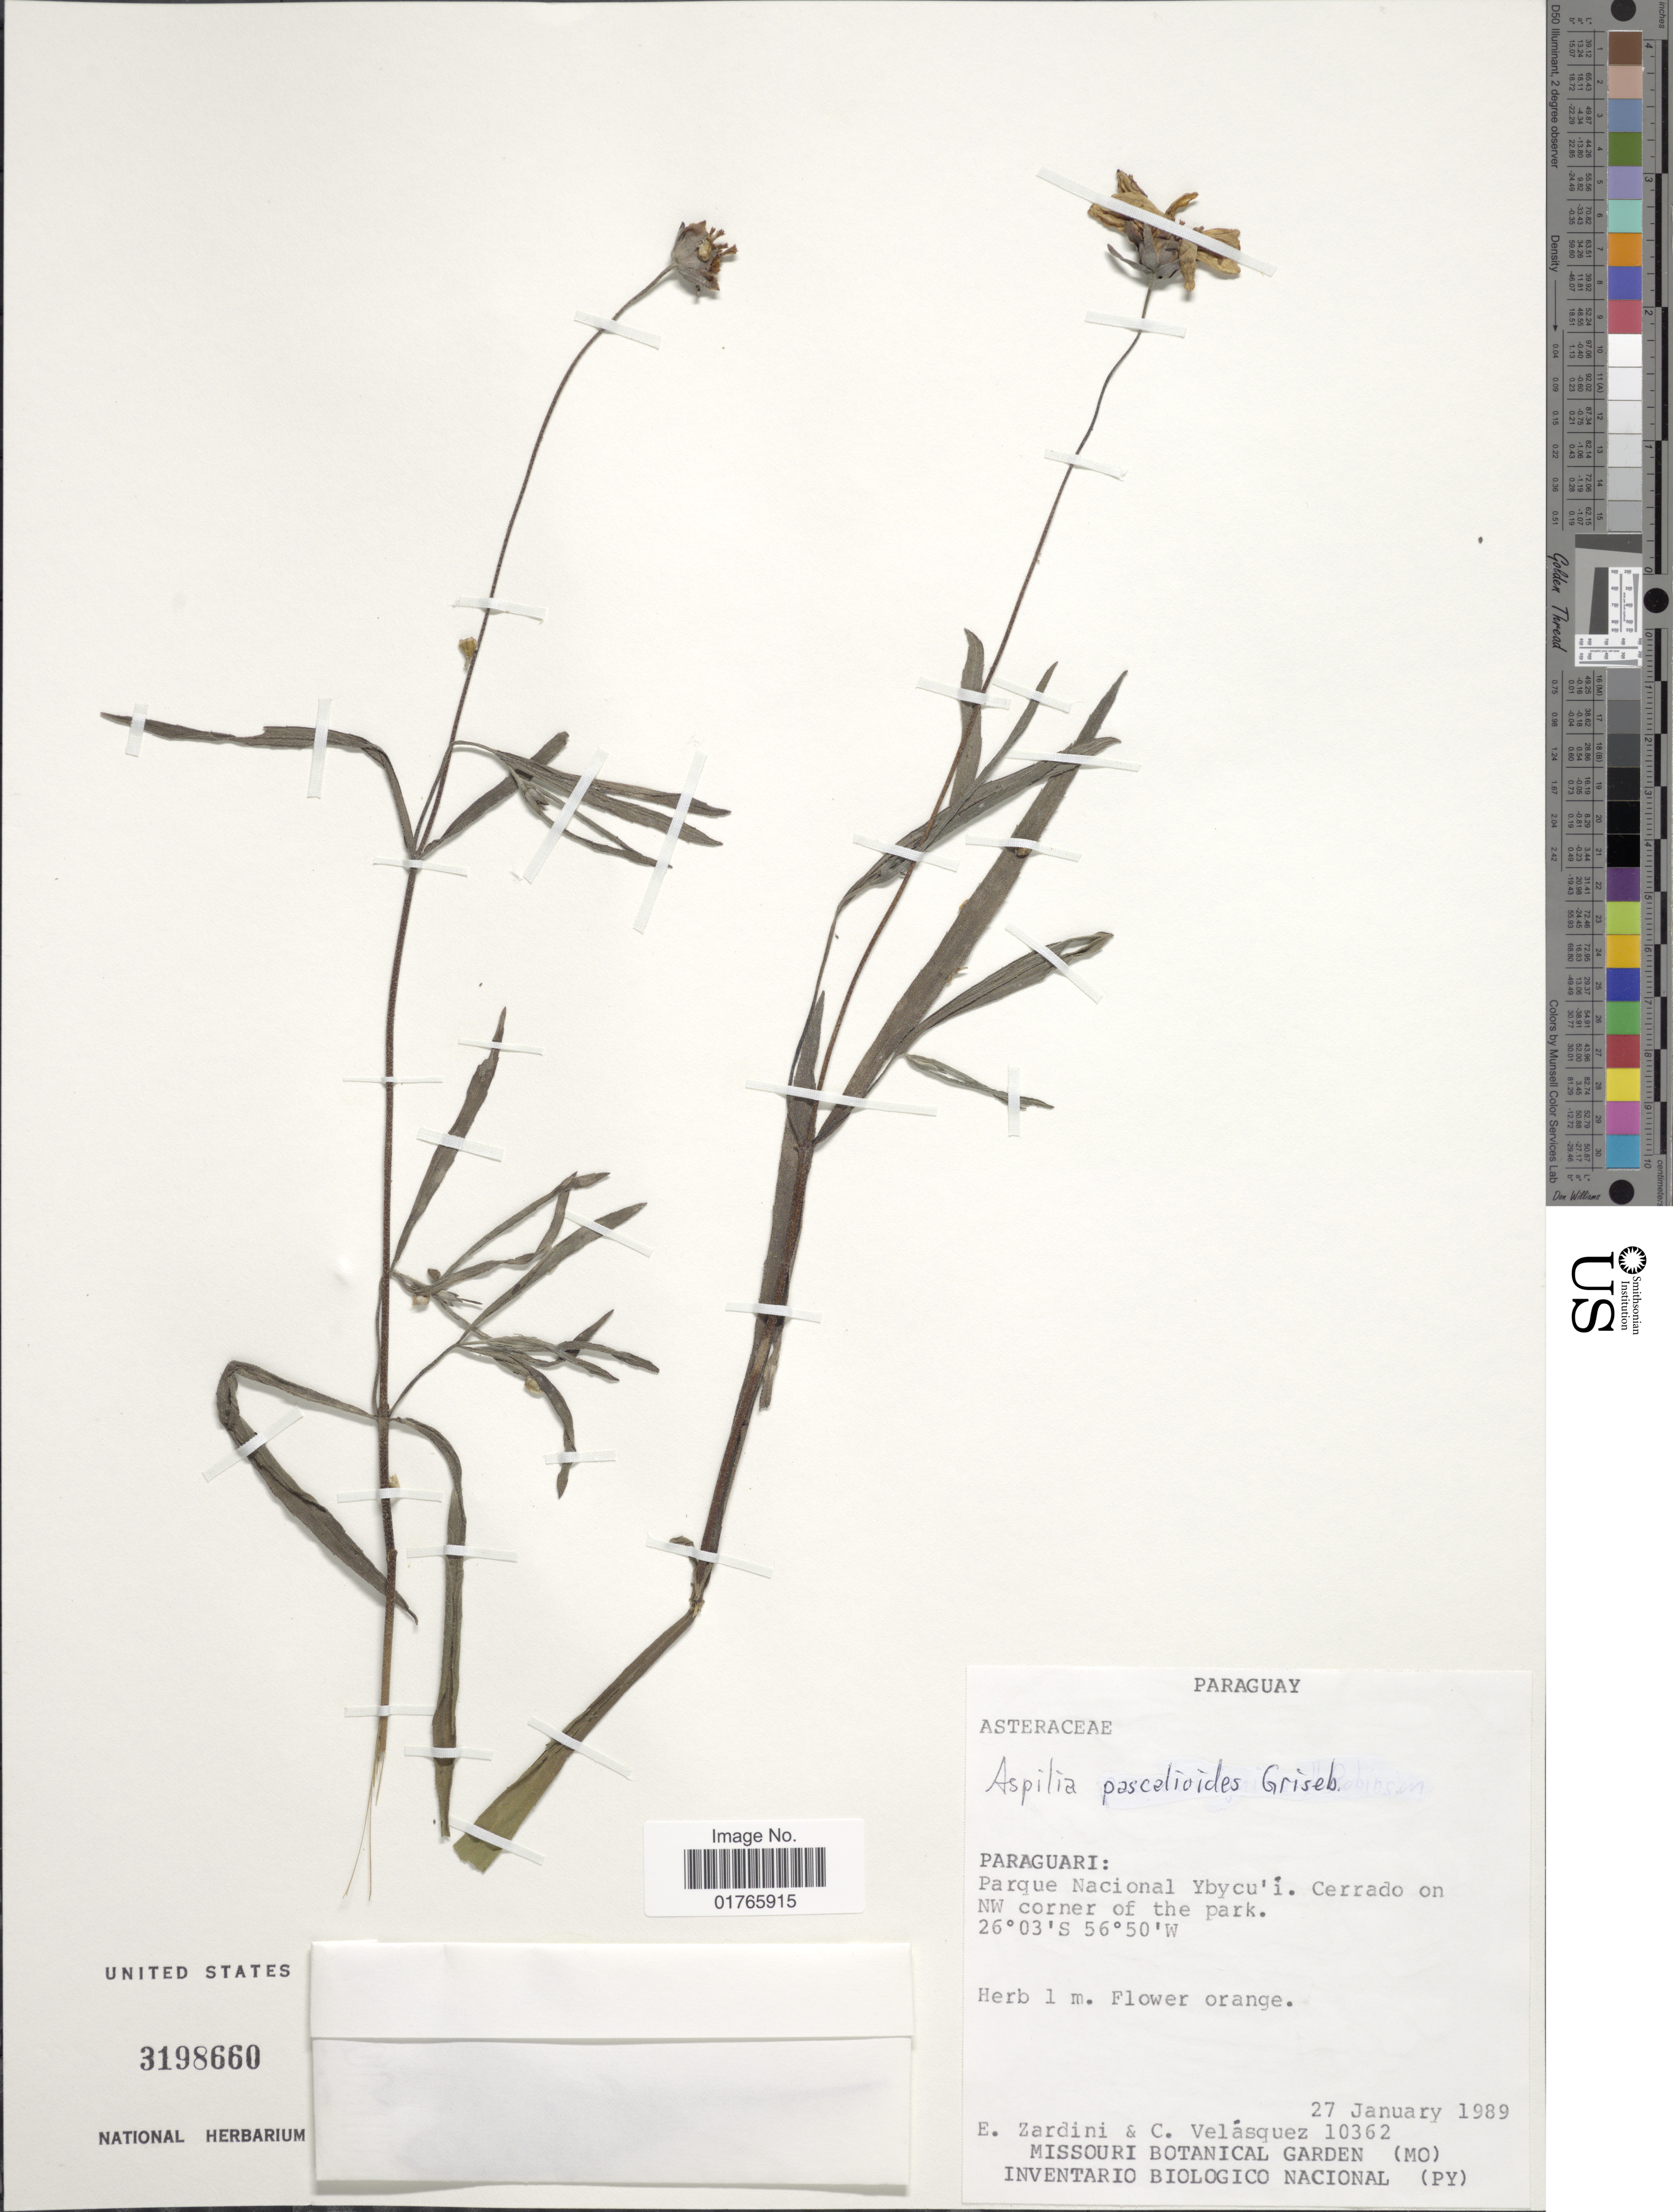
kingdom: Plantae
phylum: Tracheophyta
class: Magnoliopsida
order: Asterales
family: Asteraceae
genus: Aspilia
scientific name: Aspilia pascalioides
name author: Griseb.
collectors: E. M. Zardini & C. Velásquez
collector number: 10362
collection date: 1989-01-27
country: Paraguay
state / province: Paraguari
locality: Parque Nacional Ybycu'i, Cerrado on NW corner of the park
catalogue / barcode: US 3198660